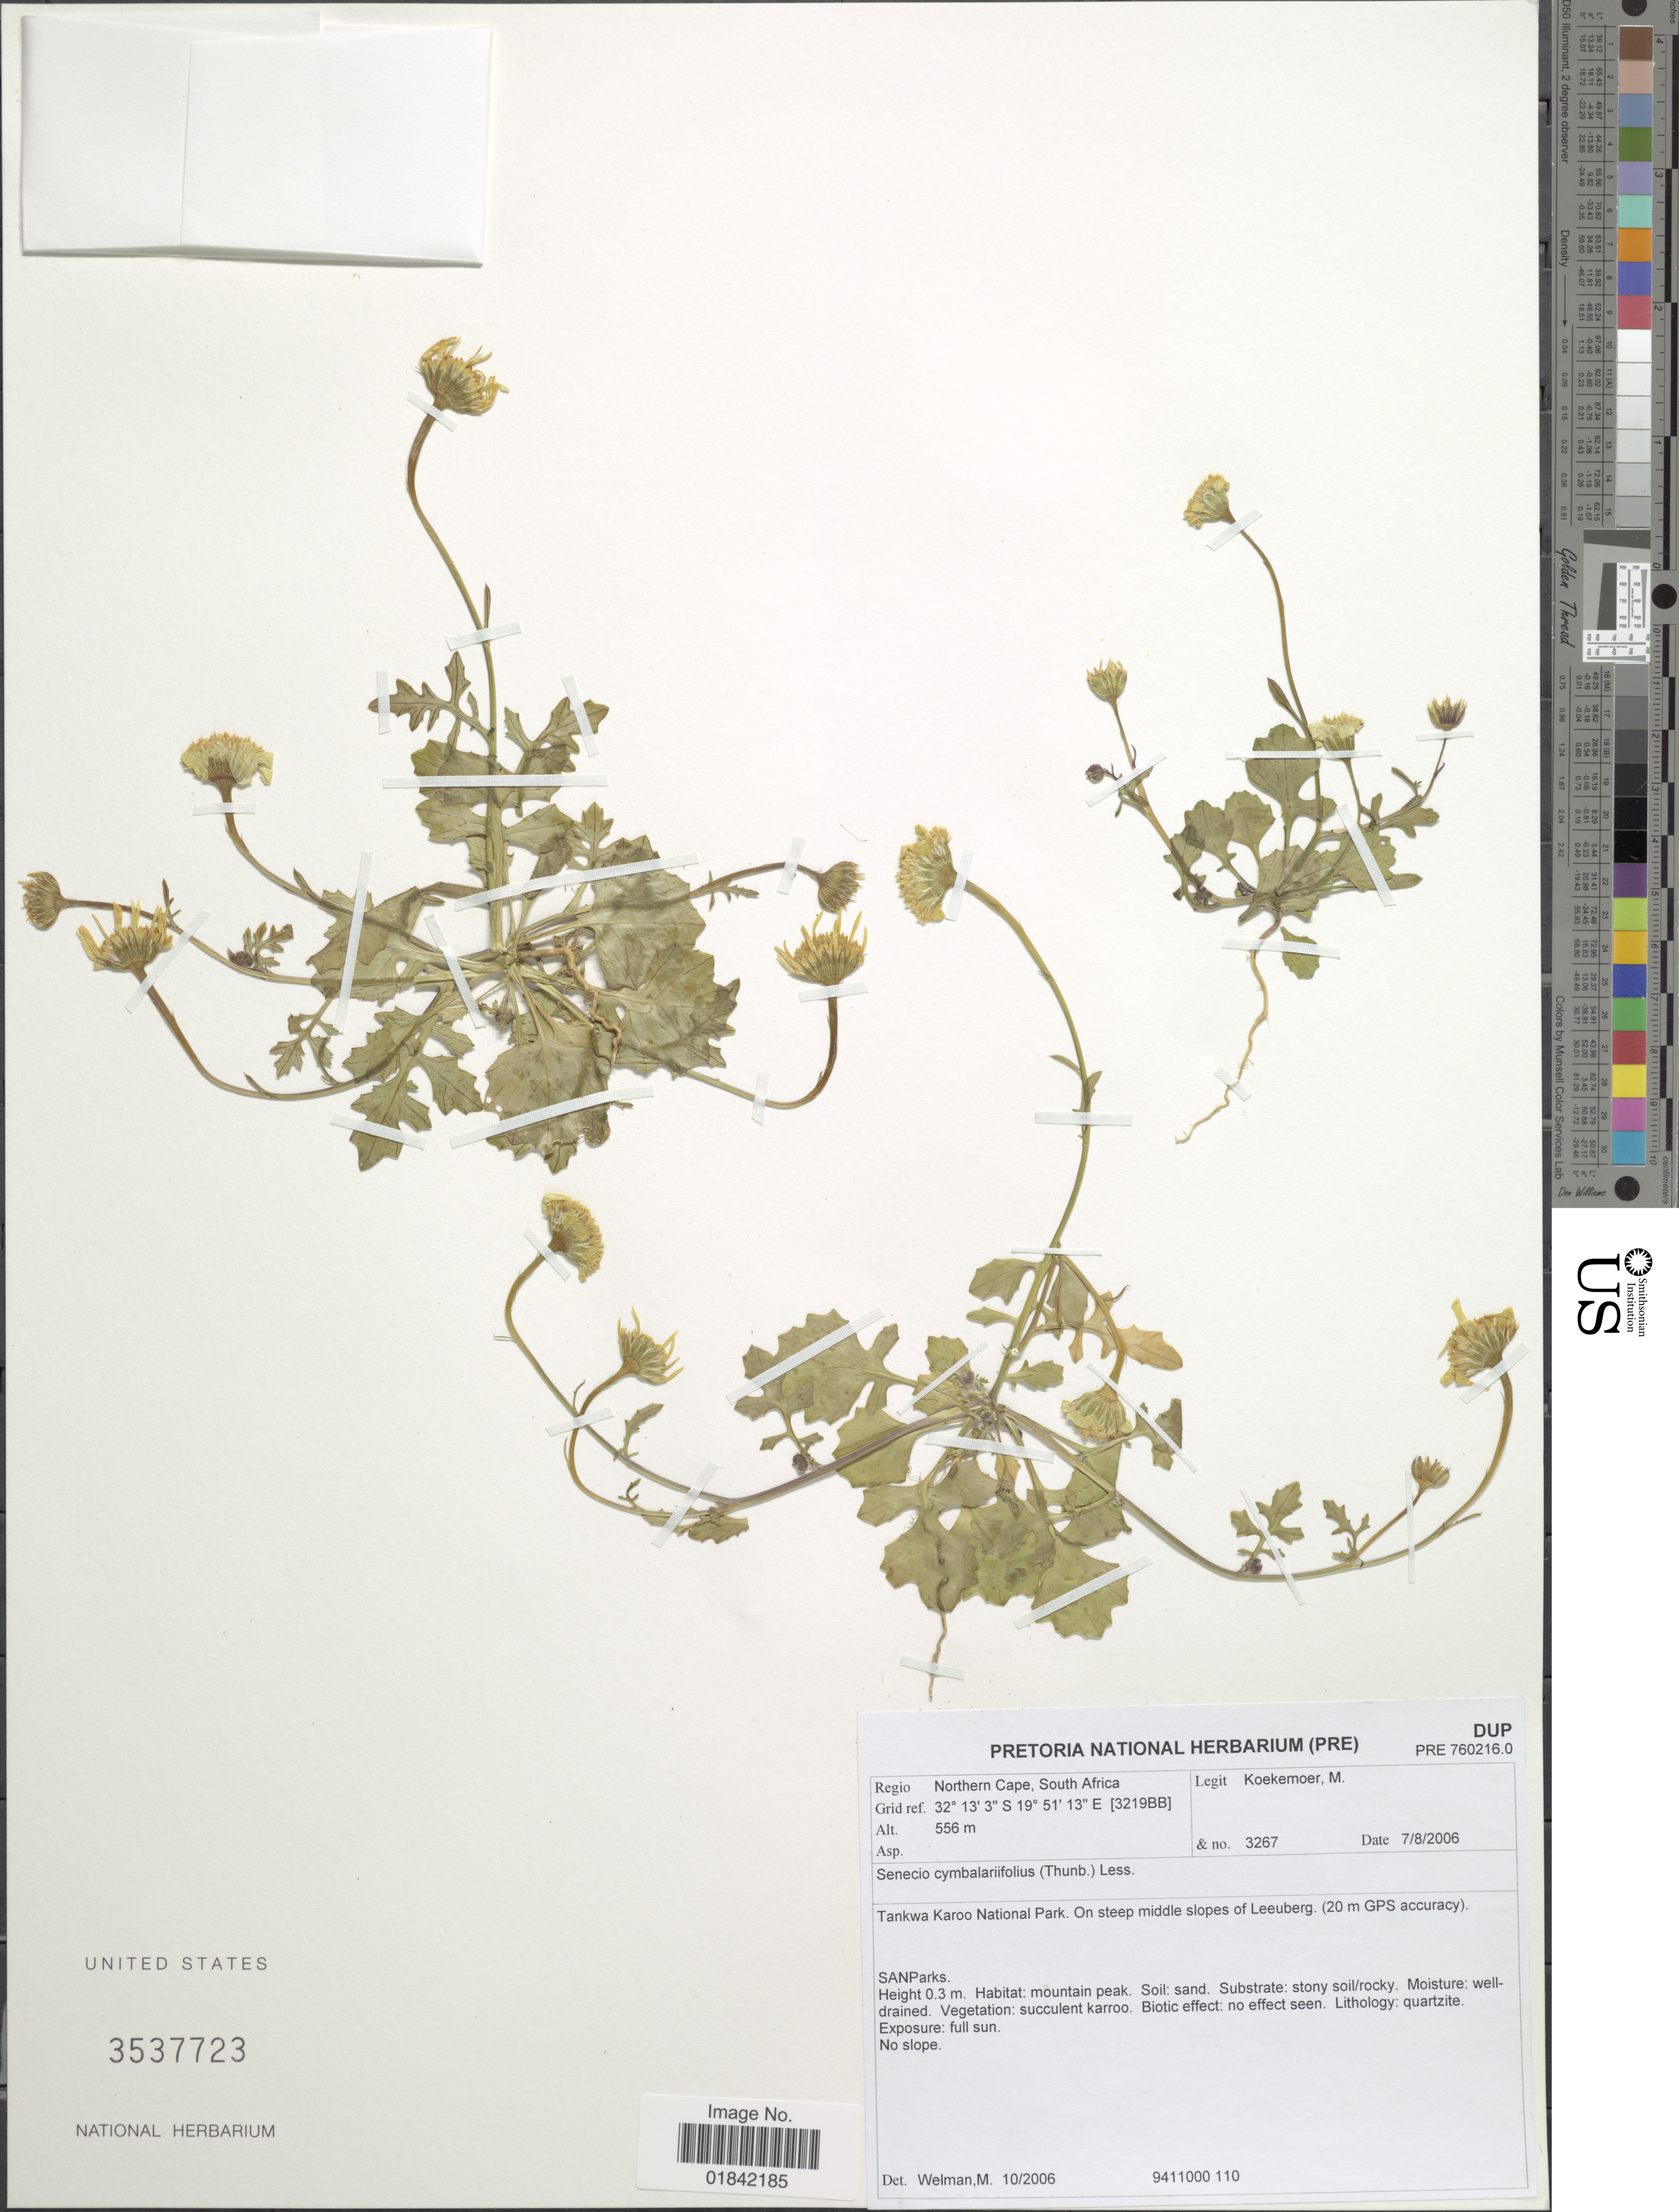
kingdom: Plantae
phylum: Tracheophyta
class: Magnoliopsida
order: Asterales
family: Asteraceae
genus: Senecio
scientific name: Senecio cymbalariifolius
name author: (L.) Less.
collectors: M. Koekemoer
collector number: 3267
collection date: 2006-08-07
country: South Africa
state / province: Northern Cape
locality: Tankwa Karoo National Park, on steep middle slopes of Leeuberg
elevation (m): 556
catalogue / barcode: US 3537723